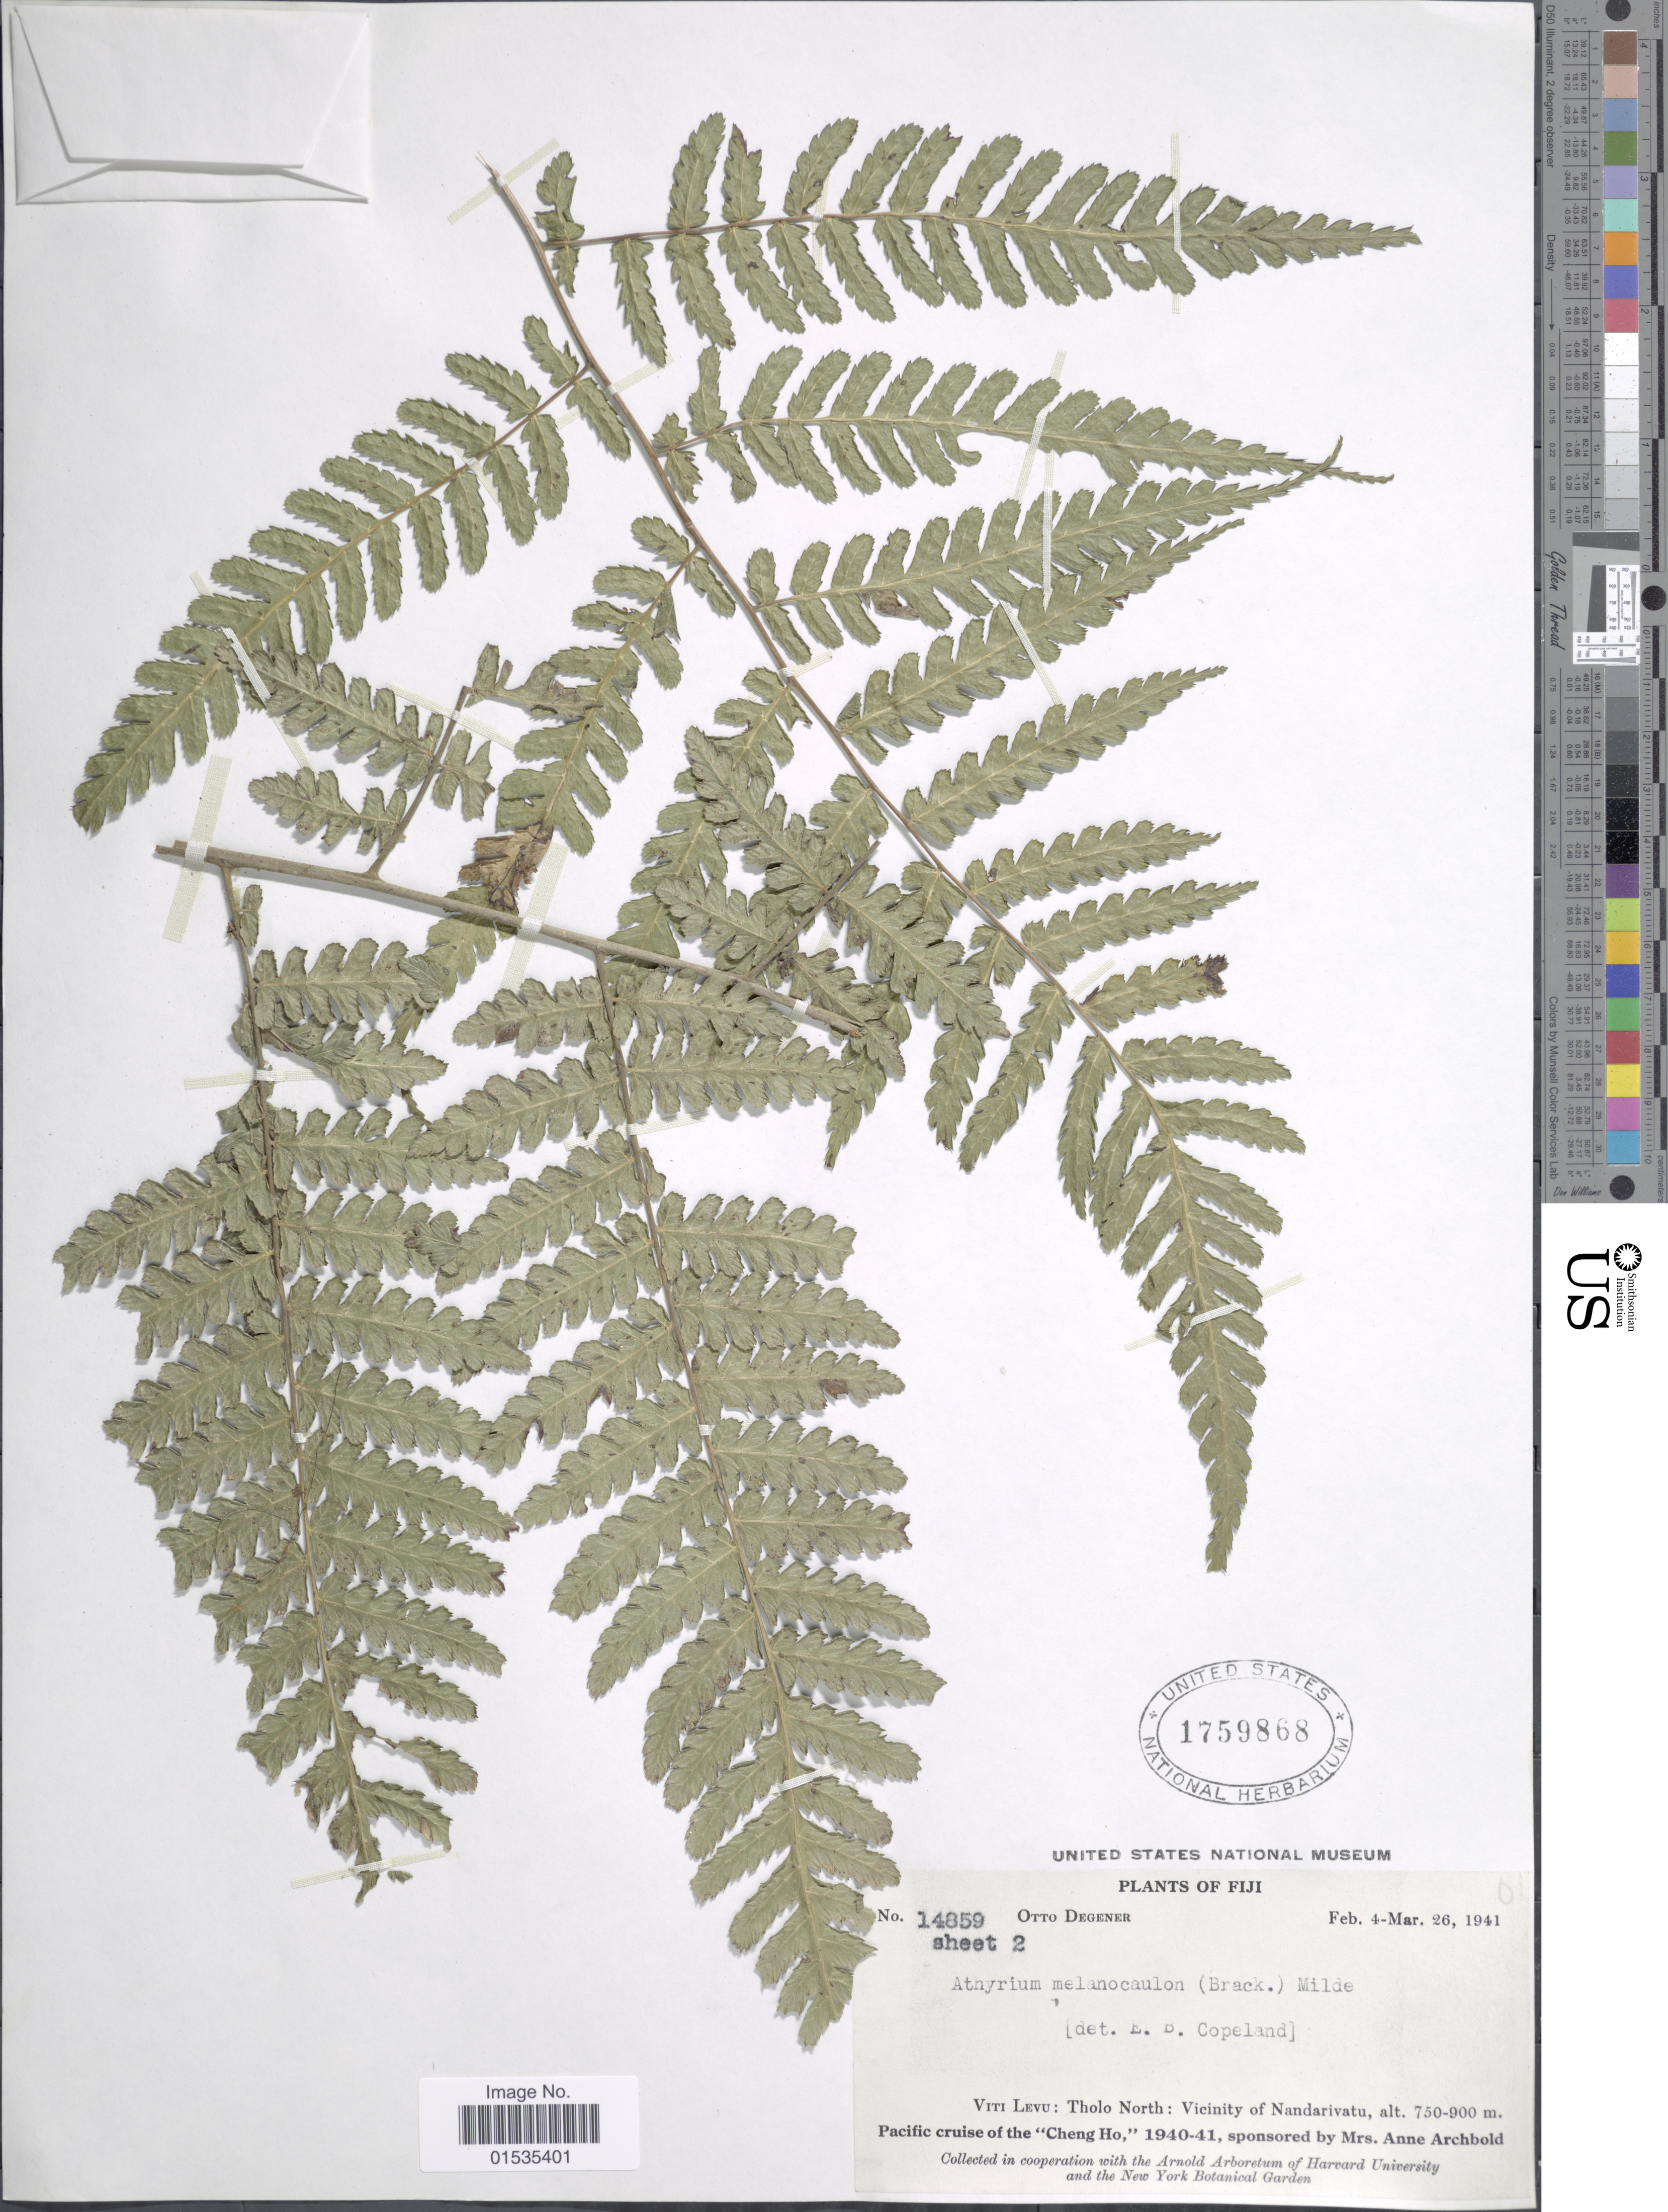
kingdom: Plantae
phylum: Tracheophyta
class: Polypodiopsida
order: Polypodiales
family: Athyriaceae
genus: Diplazium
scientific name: Diplazium melanocaulon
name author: Brack. in Wilkes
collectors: O. Degener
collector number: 14859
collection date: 1941-02-04/1941-03-26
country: Fiji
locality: Viti Levu: Tholo North: Vicinity of Nandarivatu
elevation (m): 750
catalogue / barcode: US 1759868